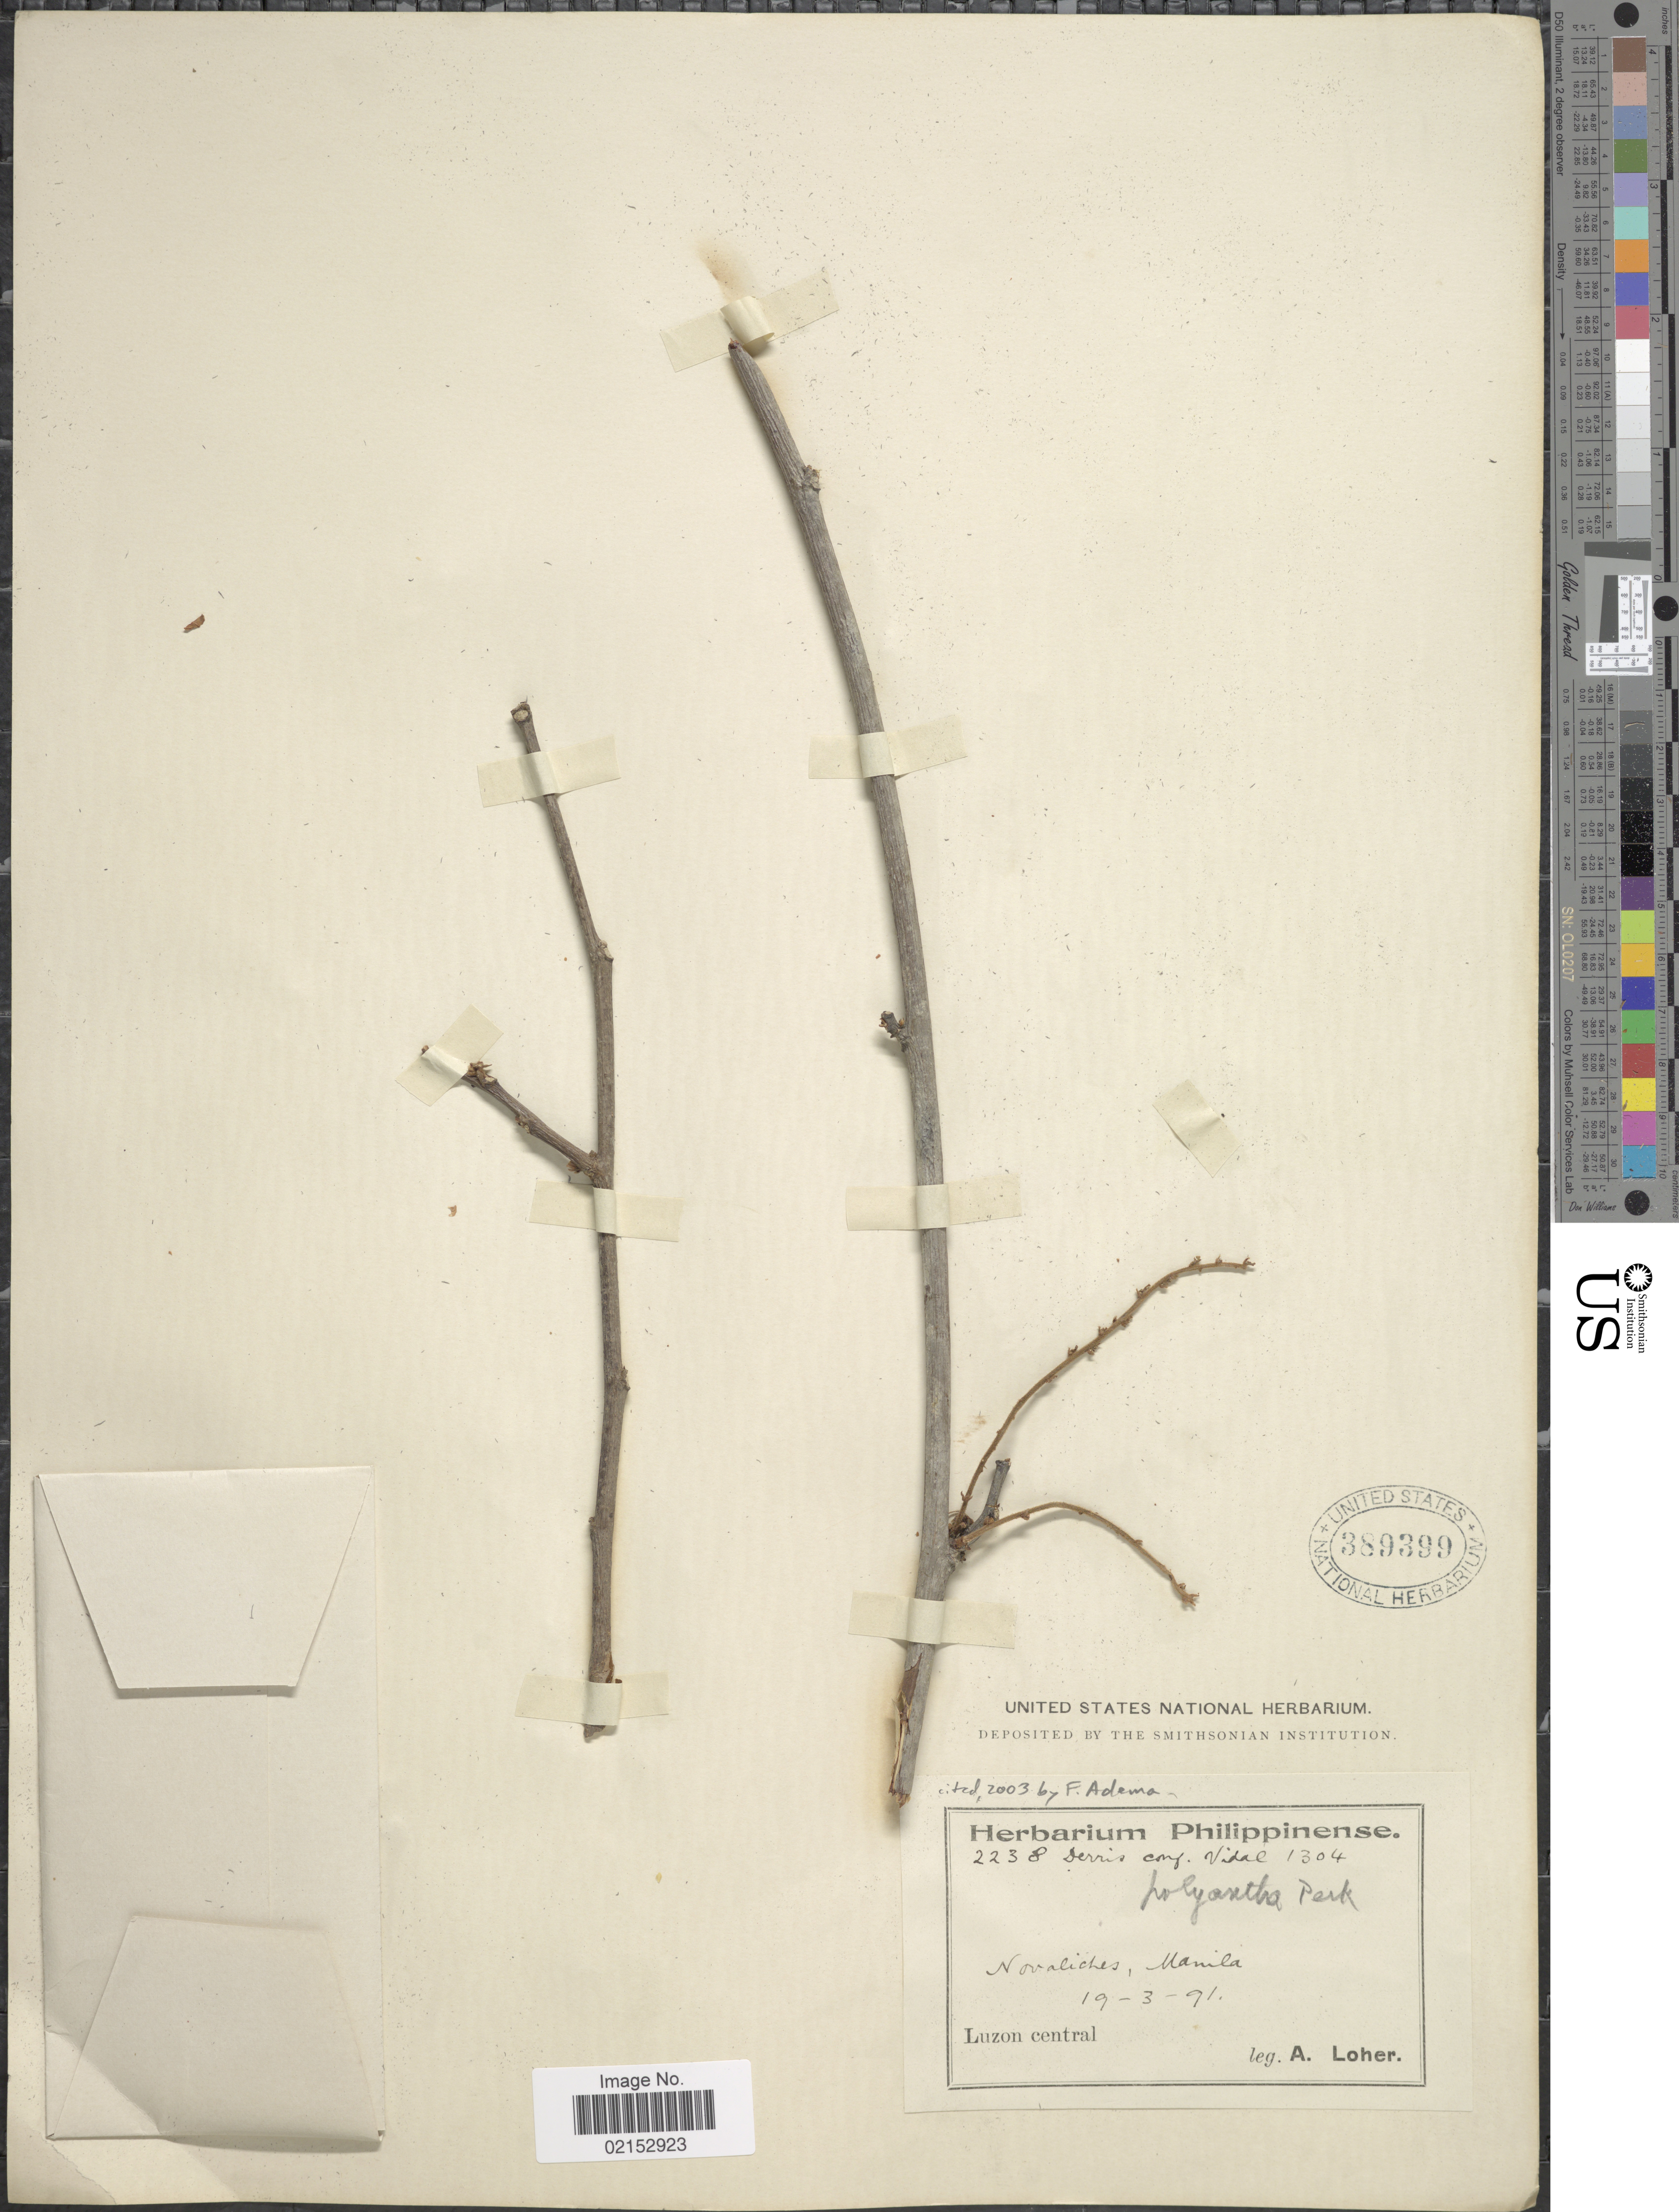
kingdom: Plantae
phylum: Tracheophyta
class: Magnoliopsida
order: Fabales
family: Fabaceae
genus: Derris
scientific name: Derris polyantha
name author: Perkins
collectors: A. Loher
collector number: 2238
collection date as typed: Transcribed d/m/y: 19/3/91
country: Philippines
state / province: Central Luzon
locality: Novaliches, Manila, Luzon central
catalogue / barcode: US 389399